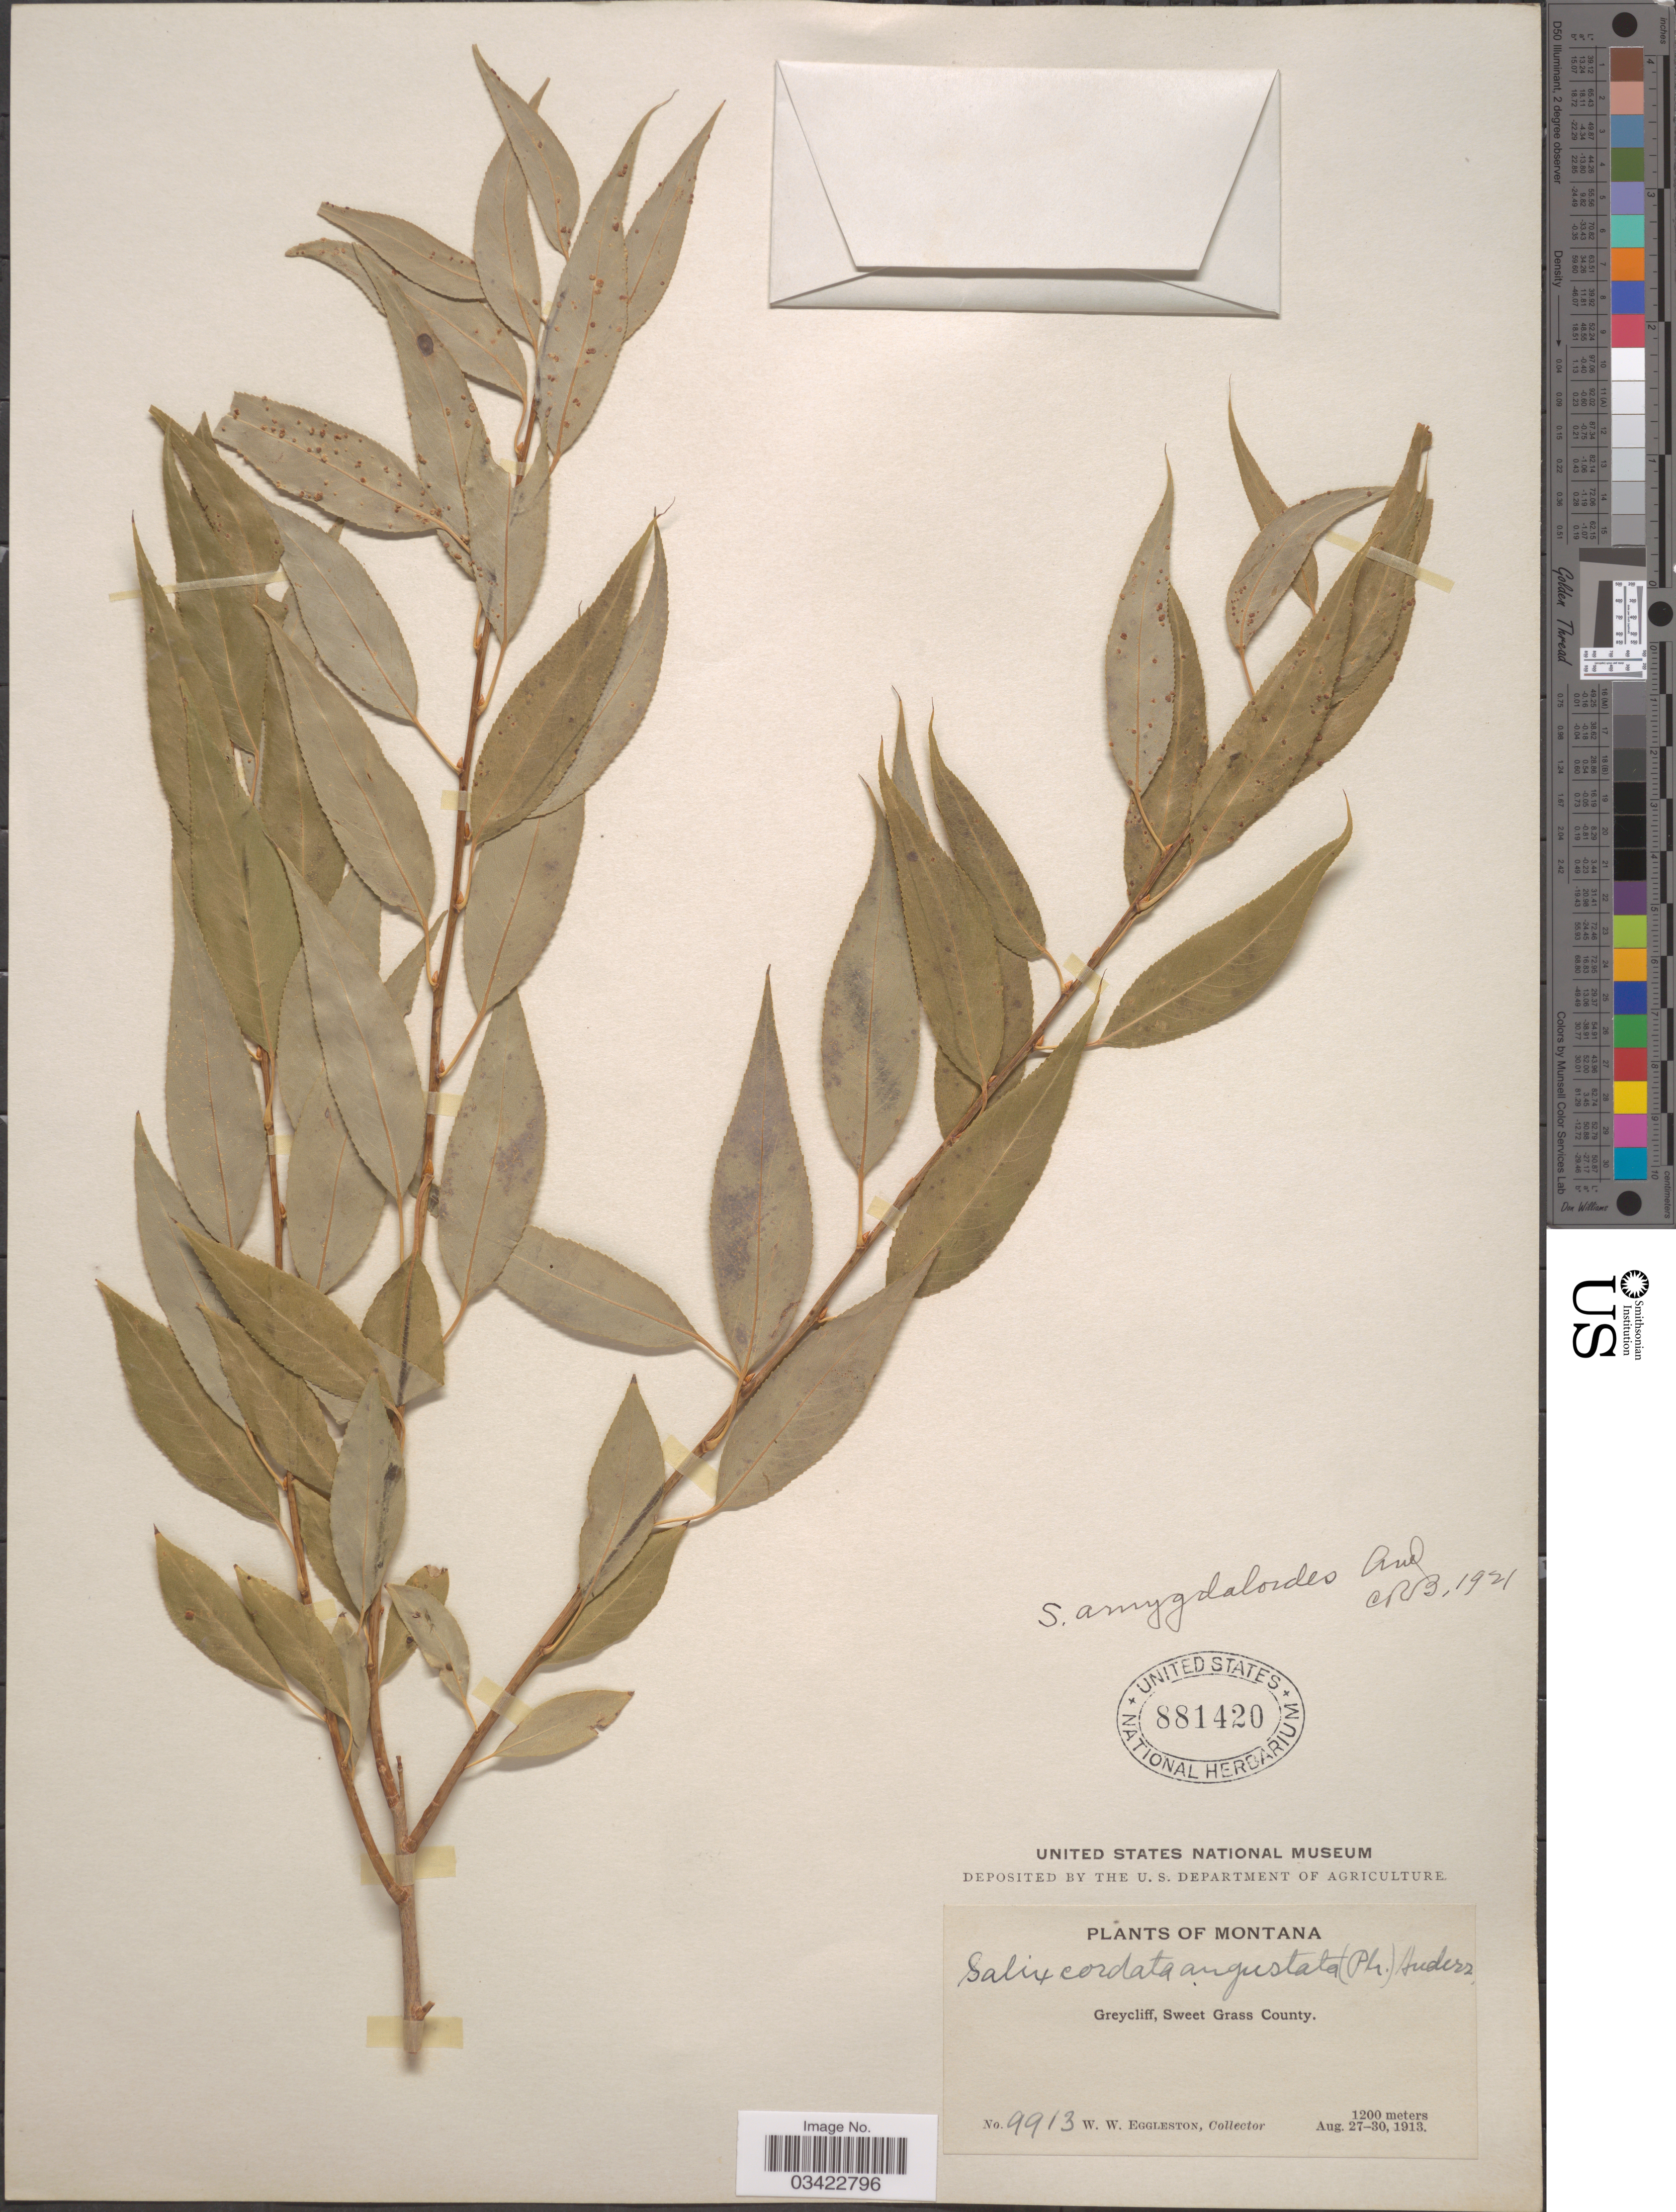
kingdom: Plantae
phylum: Tracheophyta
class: Magnoliopsida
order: Malpighiales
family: Salicaceae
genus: Salix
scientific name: Salix amygdaloides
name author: Andersson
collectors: W. W. Eggleston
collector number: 9913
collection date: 1913-08-27/1913-08-30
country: United States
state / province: Montana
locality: Greycliff, Sweet Grass County.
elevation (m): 1200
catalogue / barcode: US 881420